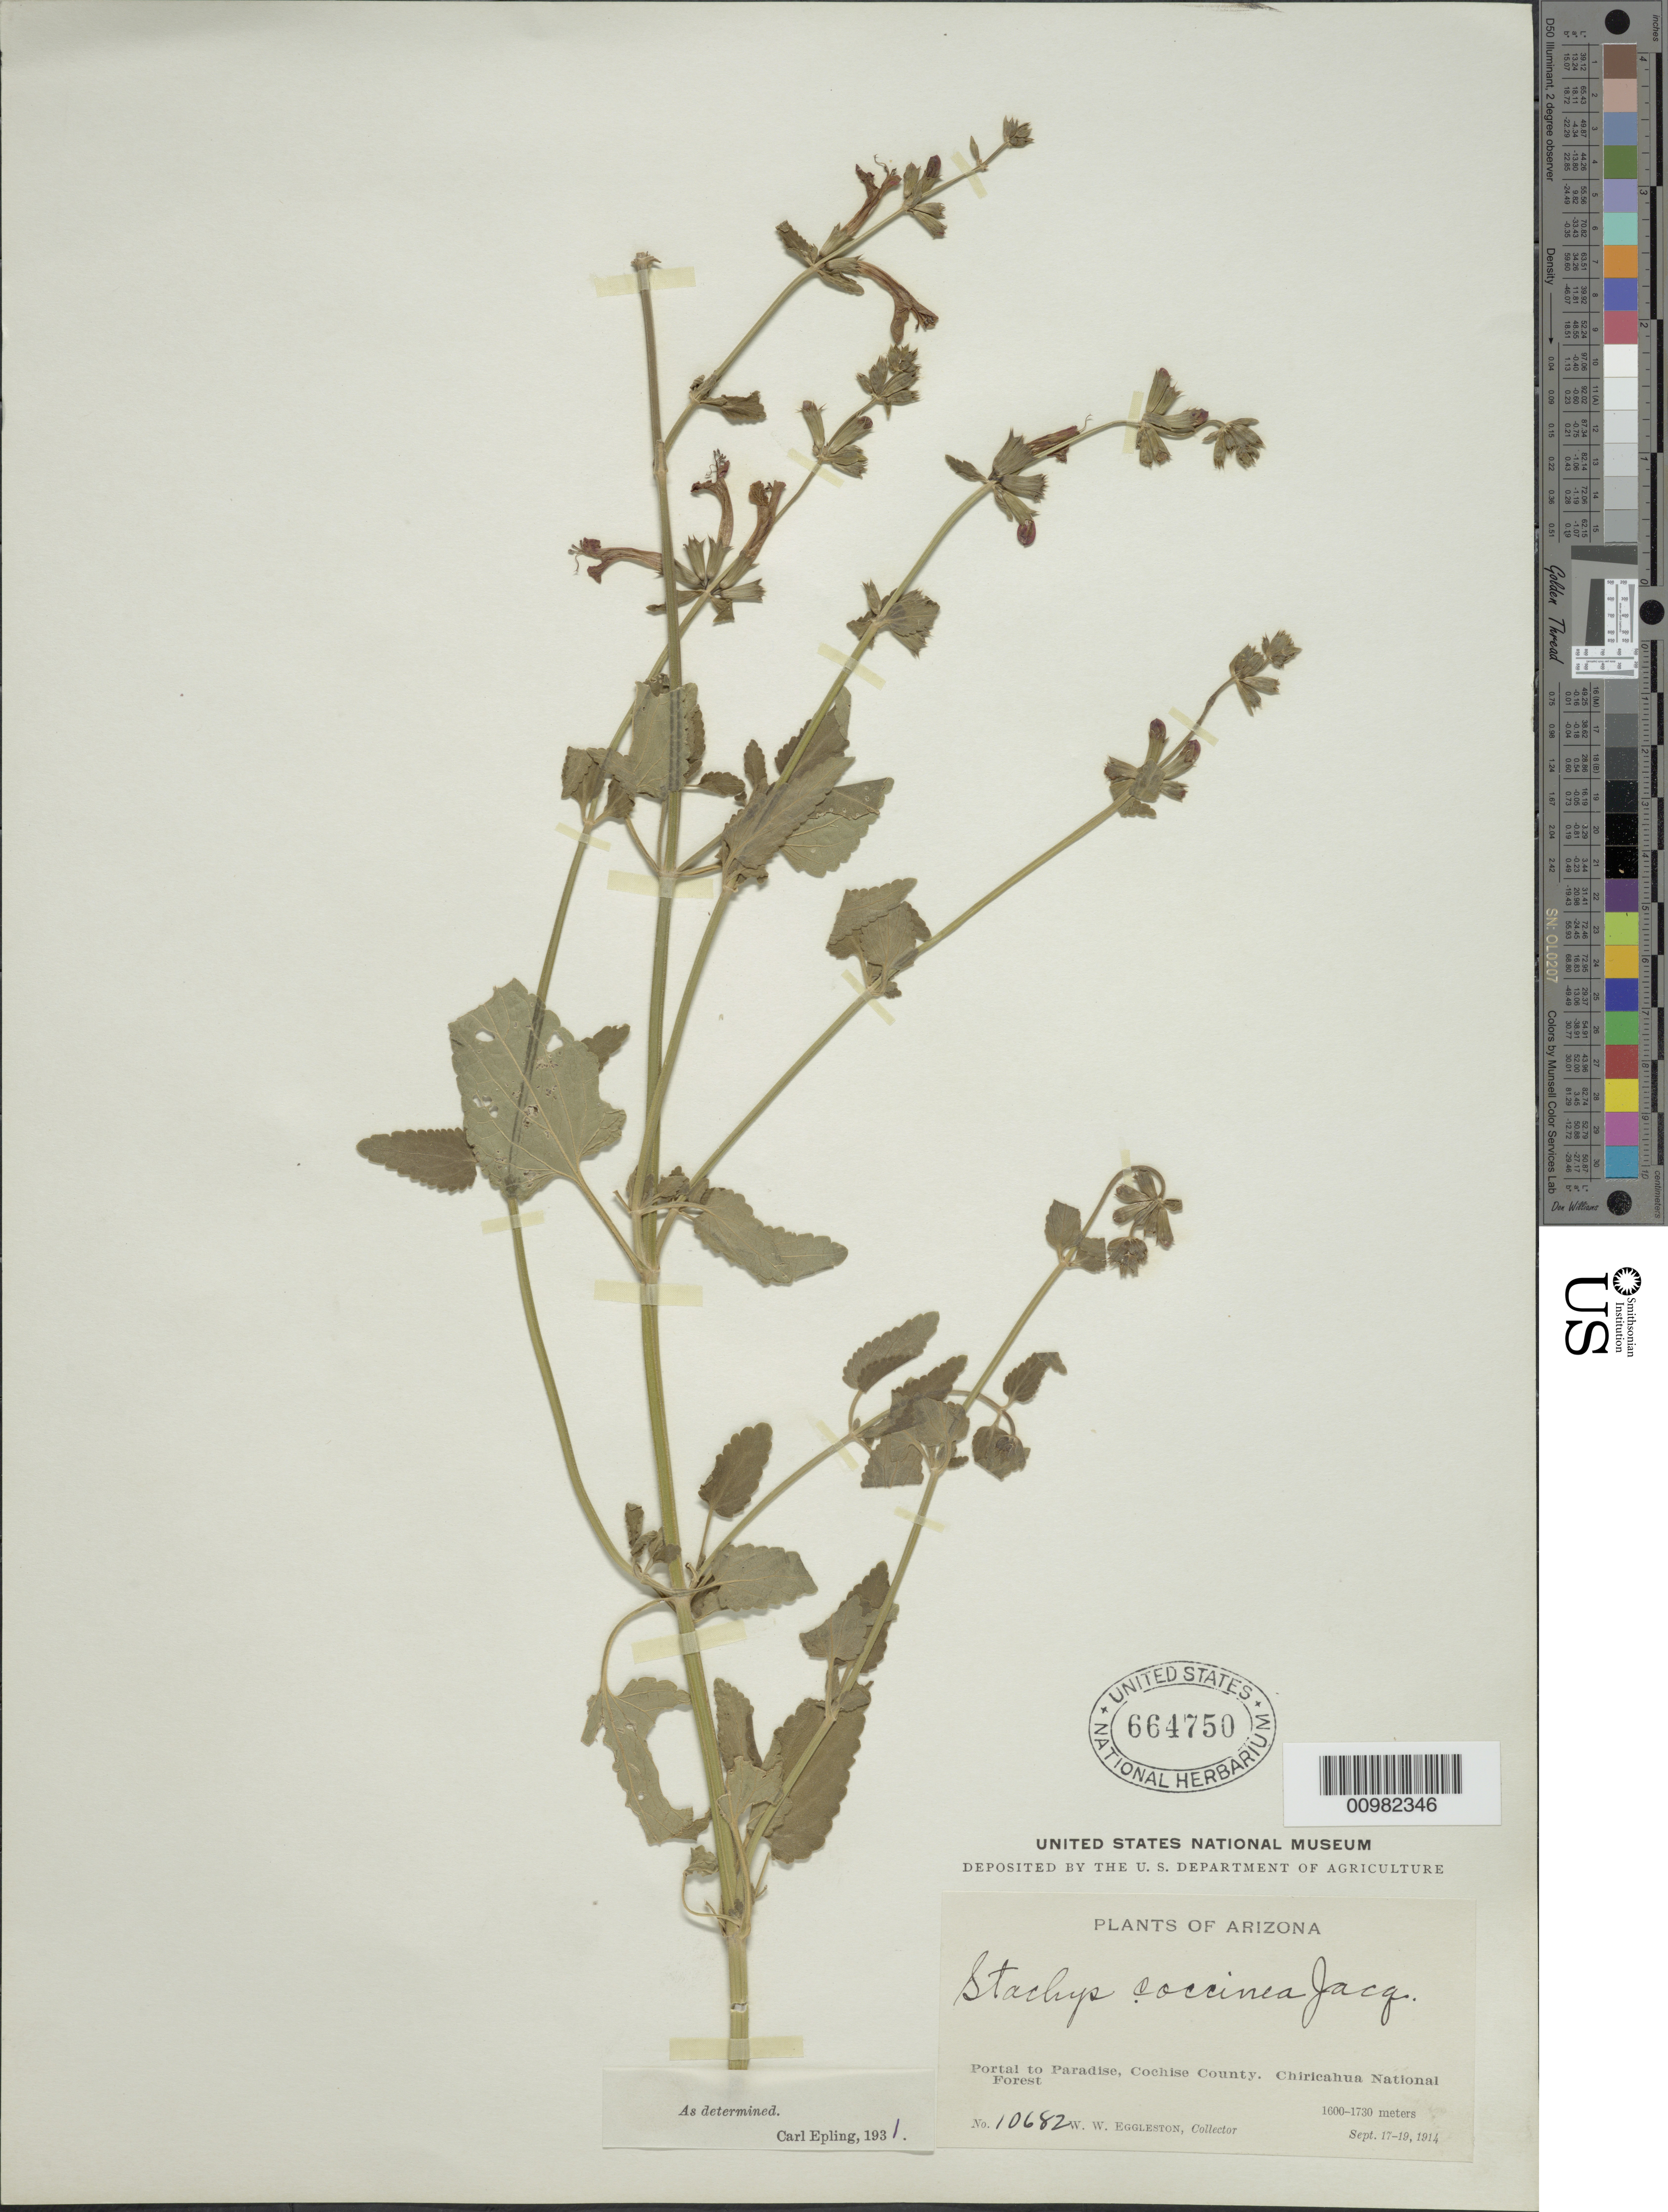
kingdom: Plantae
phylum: Tracheophyta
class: Magnoliopsida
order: Lamiales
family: Lamiaceae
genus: Stachys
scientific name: Stachys coccinea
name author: Ortega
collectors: W. W. Eggleston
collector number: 10682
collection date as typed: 17 Sep 1914 to 19 Sep 1914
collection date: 1914-09-17/1914-09-19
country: United States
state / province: Arizona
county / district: Cochise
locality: Chiricahua National Forest; Portal to Paradise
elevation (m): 1600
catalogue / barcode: US 664750